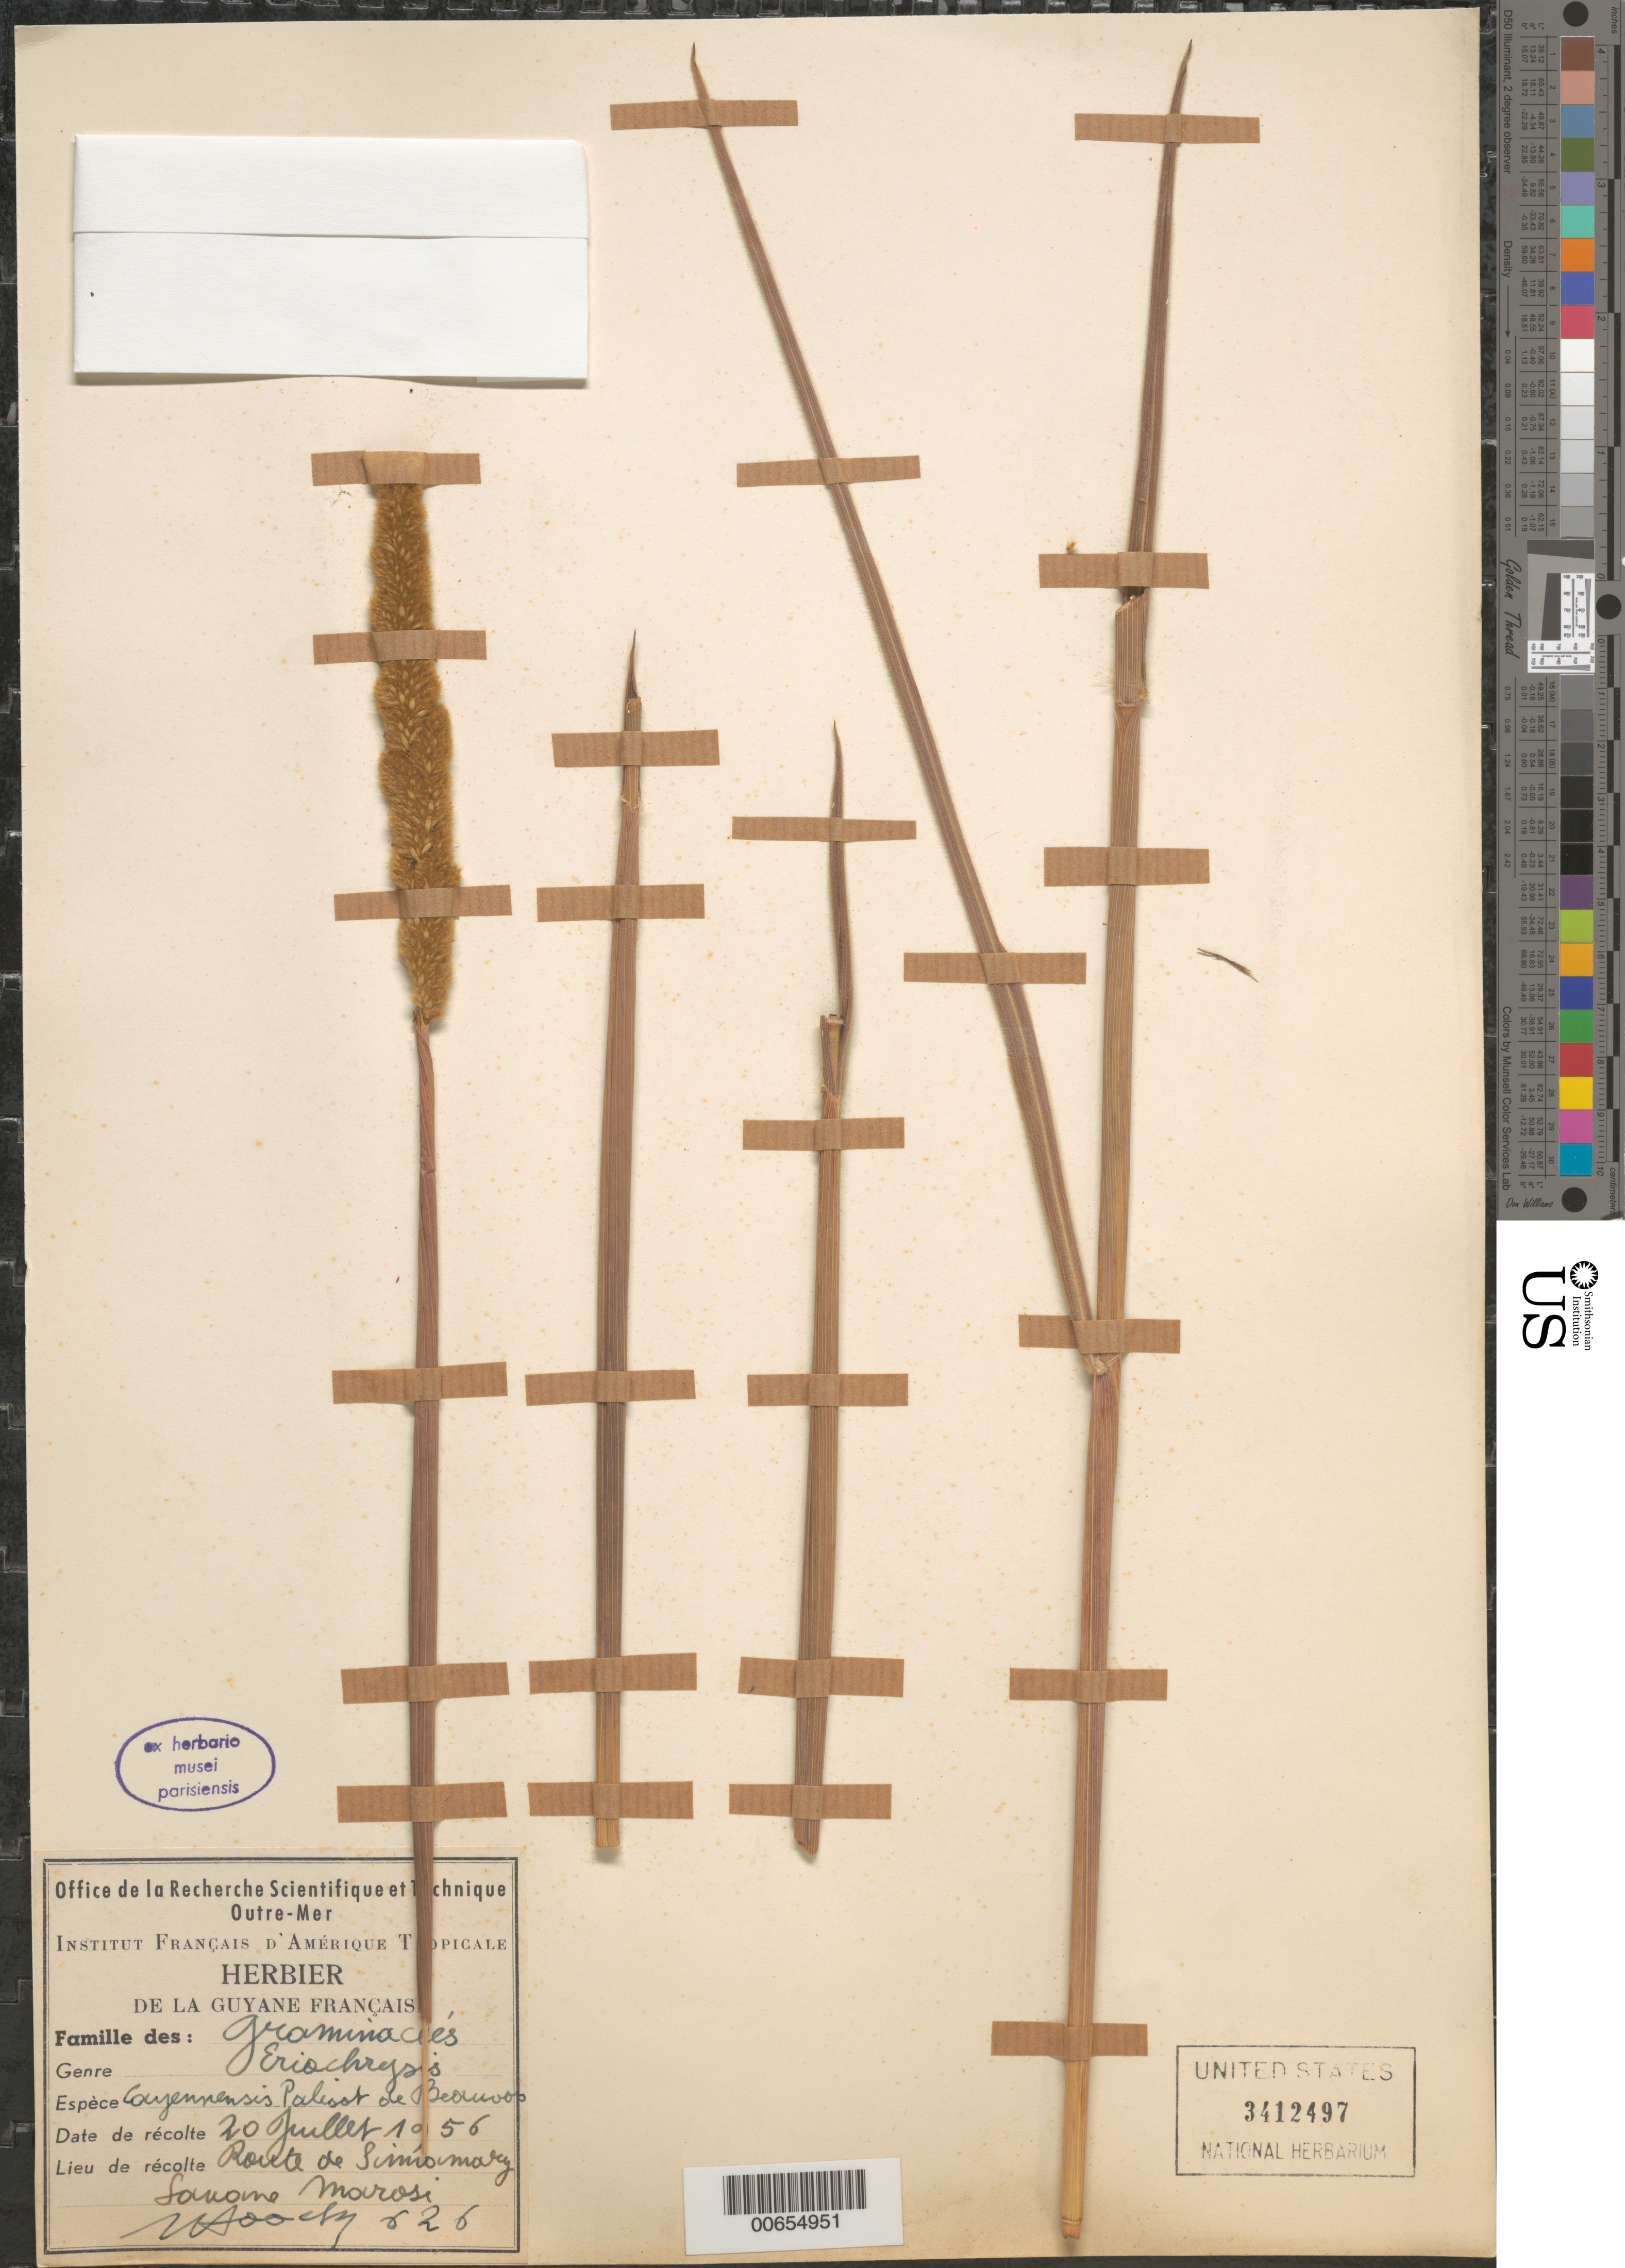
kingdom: Plantae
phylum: Tracheophyta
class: Liliopsida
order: Poales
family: Poaceae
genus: Eriochrysis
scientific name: Eriochrysis cayennensis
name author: P. Beauv.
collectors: J. Hoock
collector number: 626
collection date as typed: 20-Jul-56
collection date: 1956-07-20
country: French Guiana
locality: Route de Sinnamary, Savane Marosi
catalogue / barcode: US 3412497